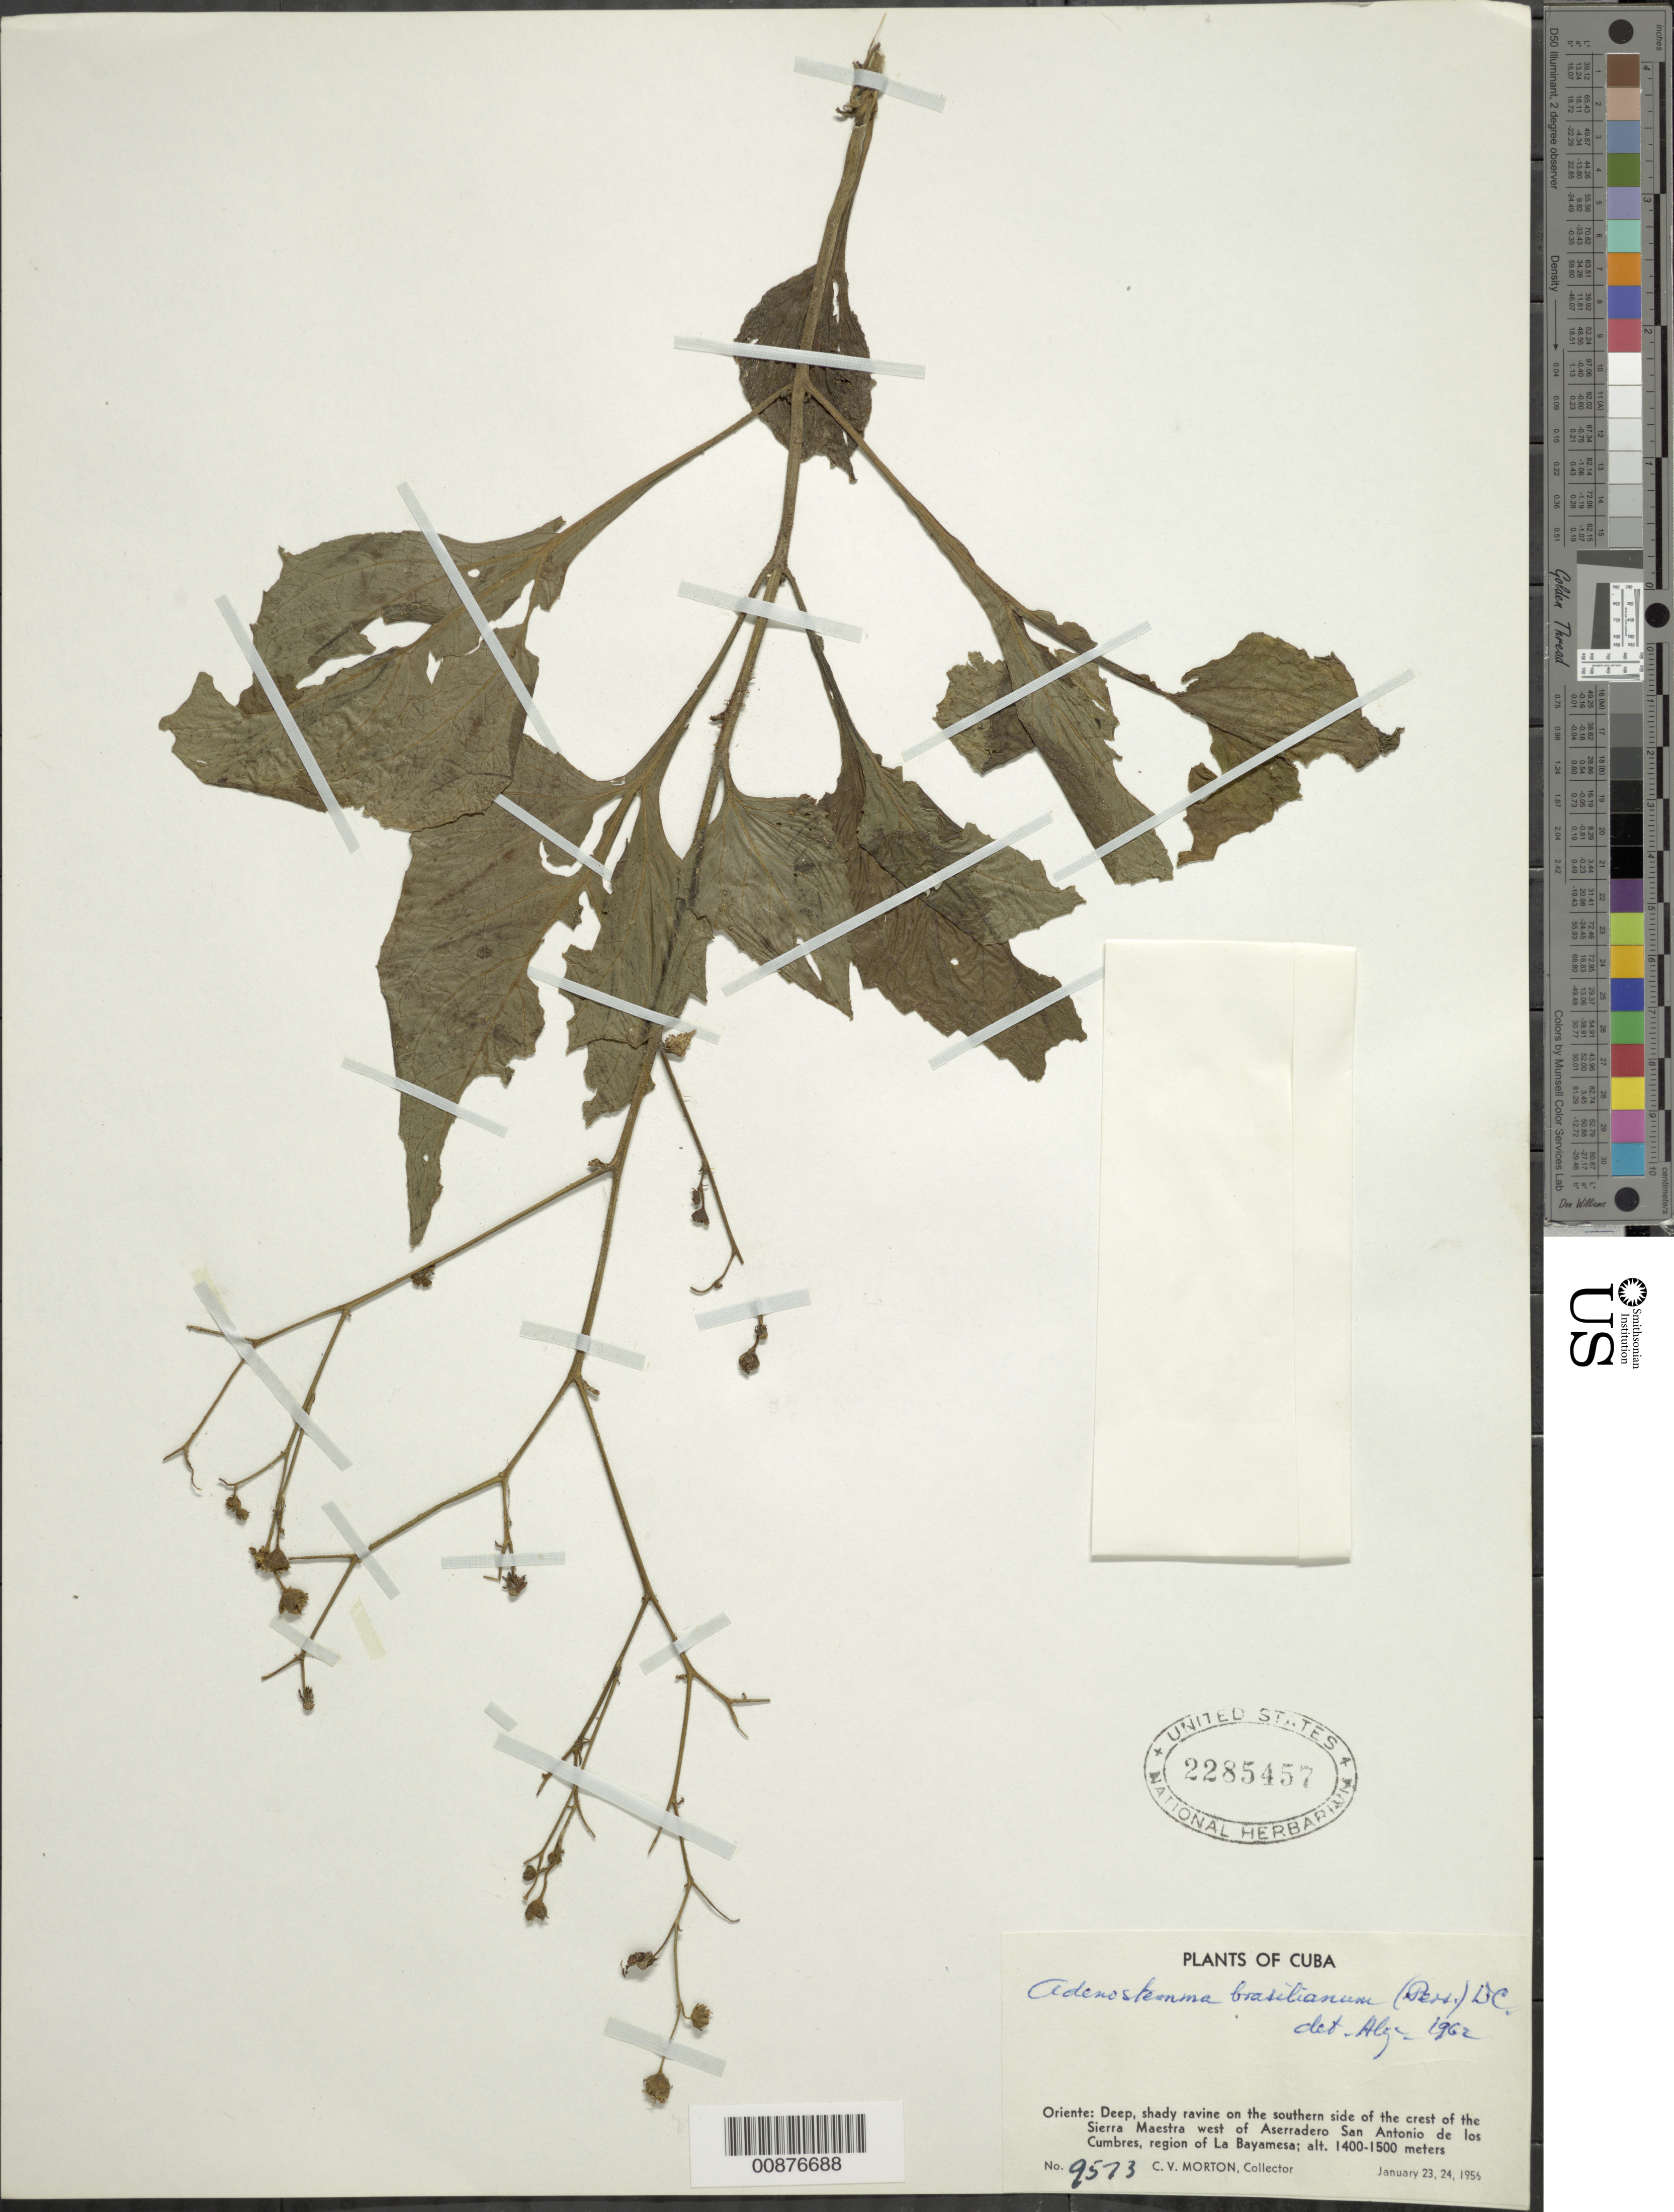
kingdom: Plantae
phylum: Tracheophyta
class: Magnoliopsida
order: Asterales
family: Asteraceae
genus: Adenostemma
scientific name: Adenostemma brasilianum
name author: (Pers.) Cass.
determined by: Liogier, Alain H.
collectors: C. V. Morton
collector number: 9573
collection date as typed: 23 Jan 1956 to 24 Jan 1956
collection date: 1956-01-23/1956-01-24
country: Cuba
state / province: Oriente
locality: Southern side of crest of Sietta Maestra, west of Aserradero San Antonio de los Cumbres, region of la Bayamesa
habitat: Deep shady ravine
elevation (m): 1400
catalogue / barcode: US 2285457